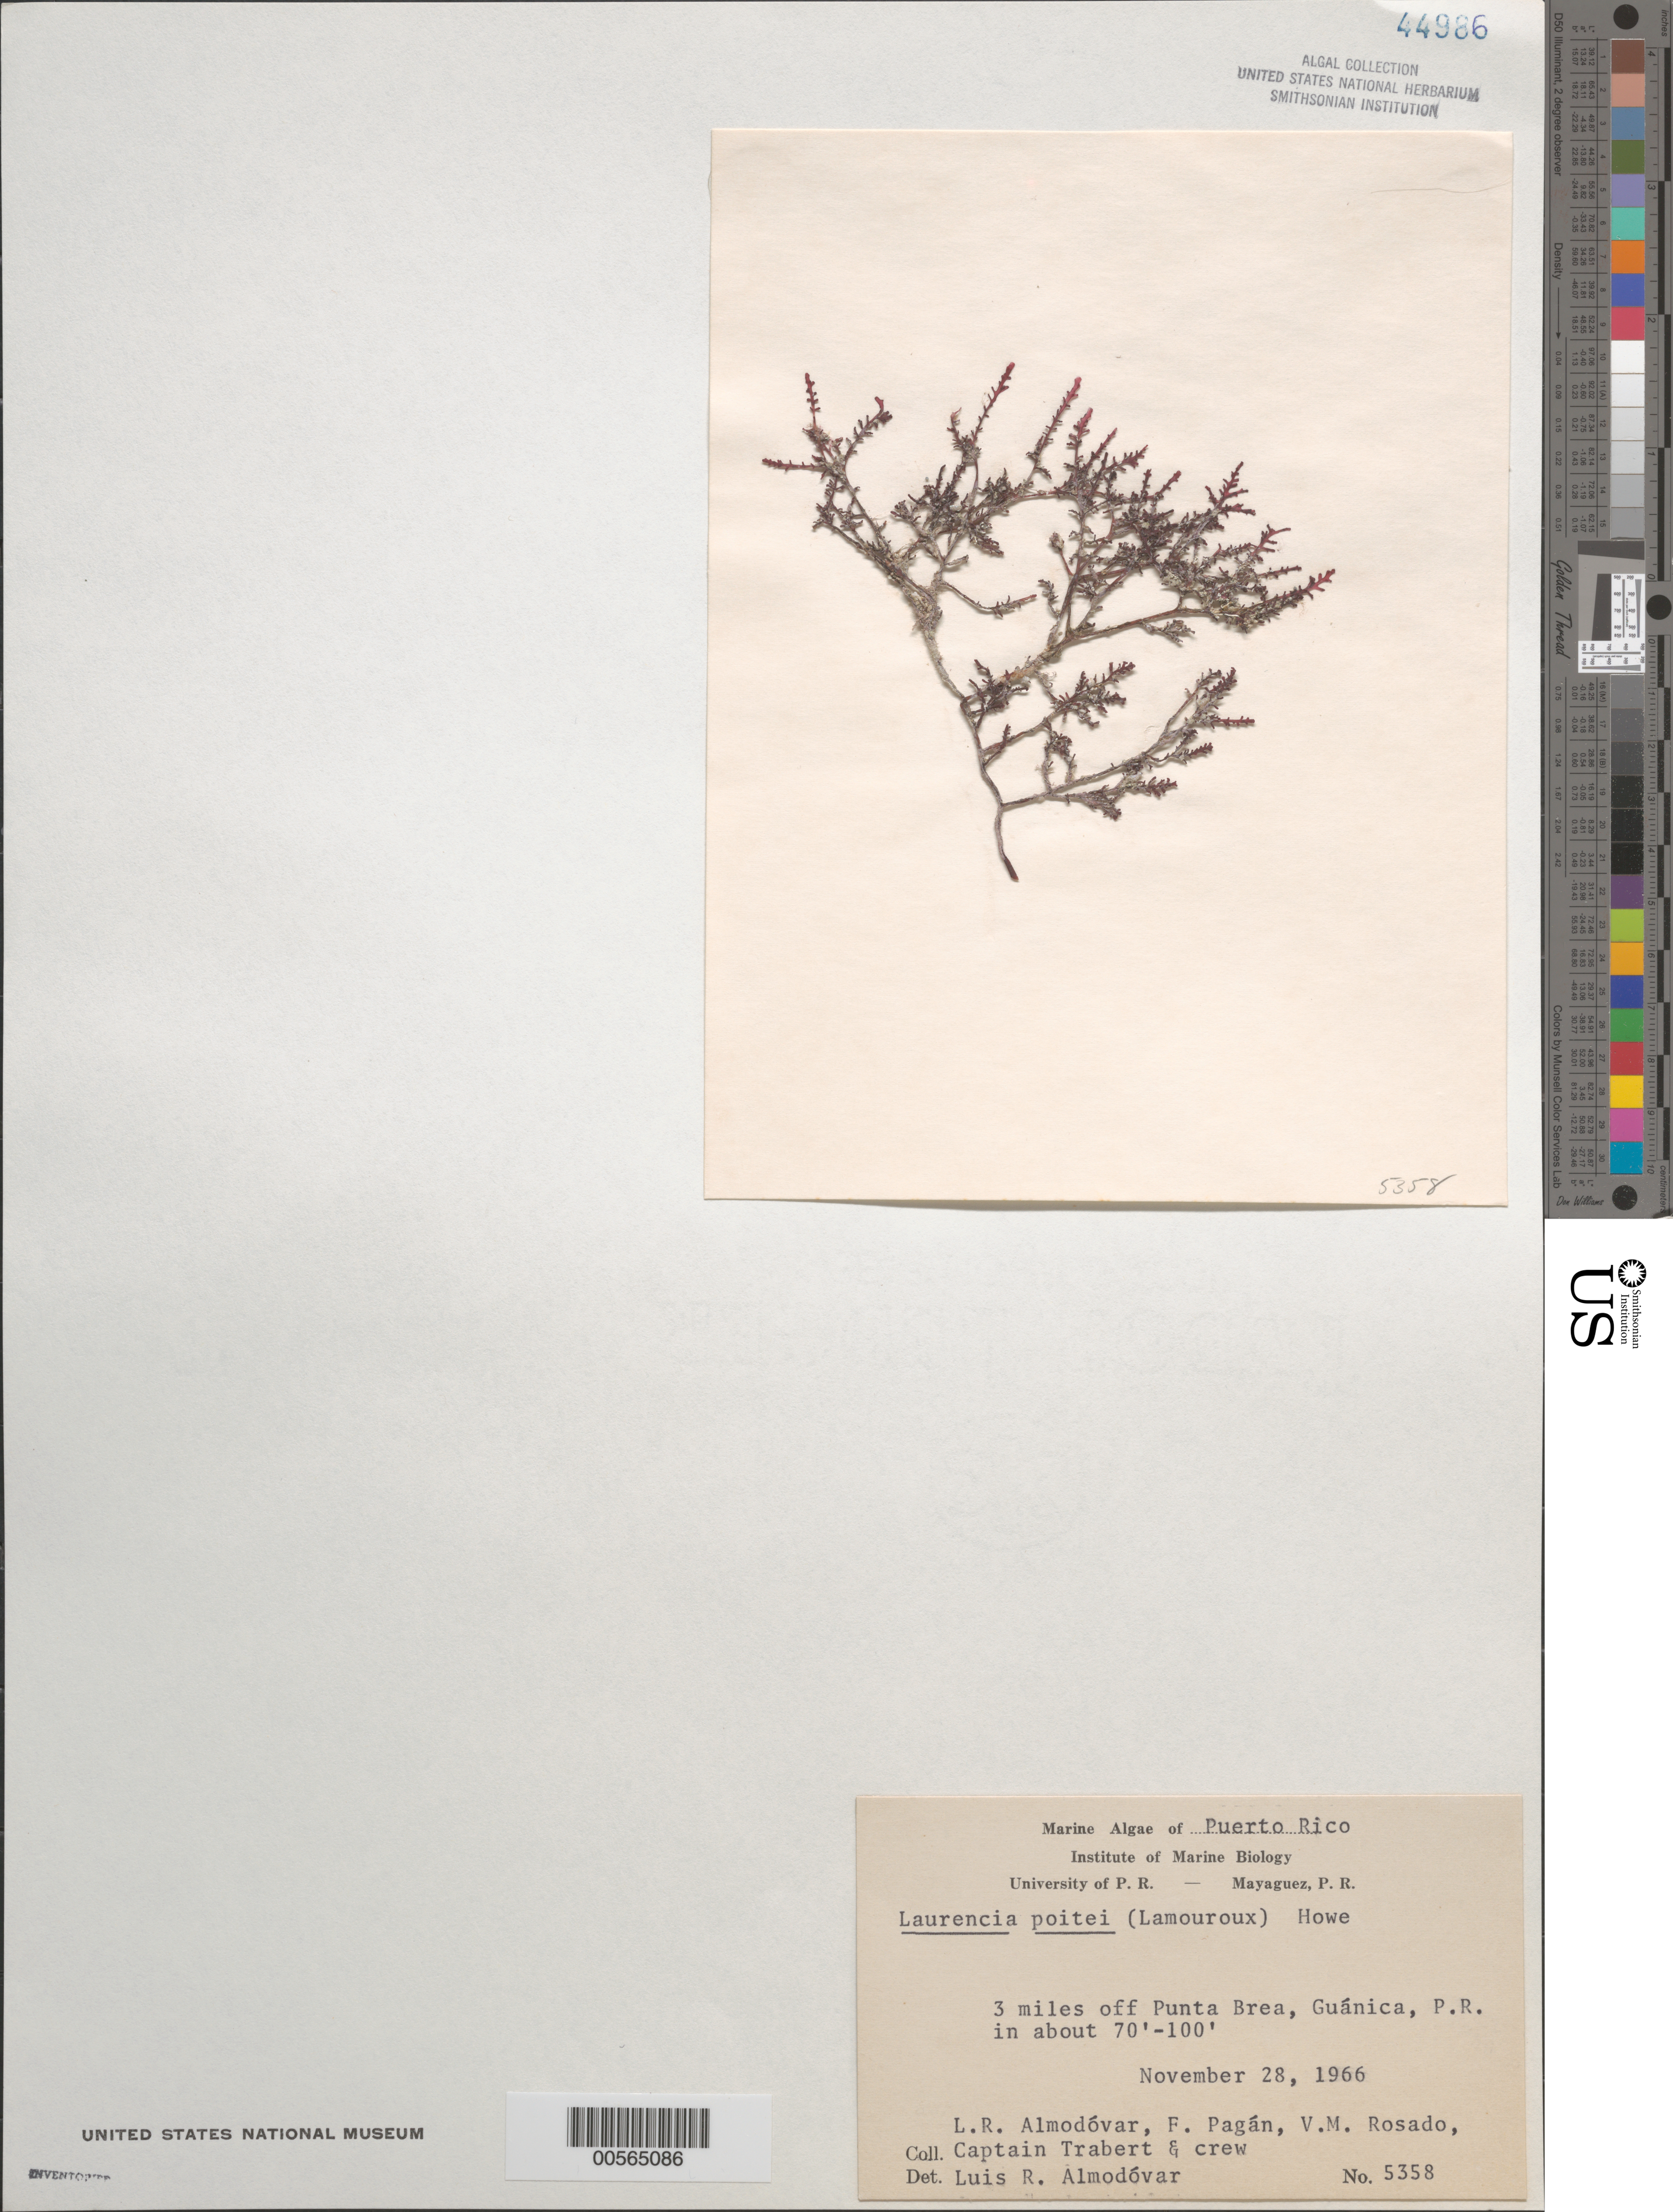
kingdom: Plantae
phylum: Rhodophyta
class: Florideophyceae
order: Ceramiales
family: Rhodomelaceae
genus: Yuzurua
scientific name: Yuzurua poiteaui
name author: (J.V.Lamouroux) Martin-Lescanne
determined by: Brooks, B. L., (BOT), Smithsonian Institution - National Museum of Natural History (UNITED STATES)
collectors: L. Almodovar, F. Pagan, V. Rosado, C. Trabert & Crew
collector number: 5358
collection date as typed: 28 Nov 1966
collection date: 1966-11-28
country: Puerto Rico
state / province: Guanica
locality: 3 miles off Punta Brea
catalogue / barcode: US 44986